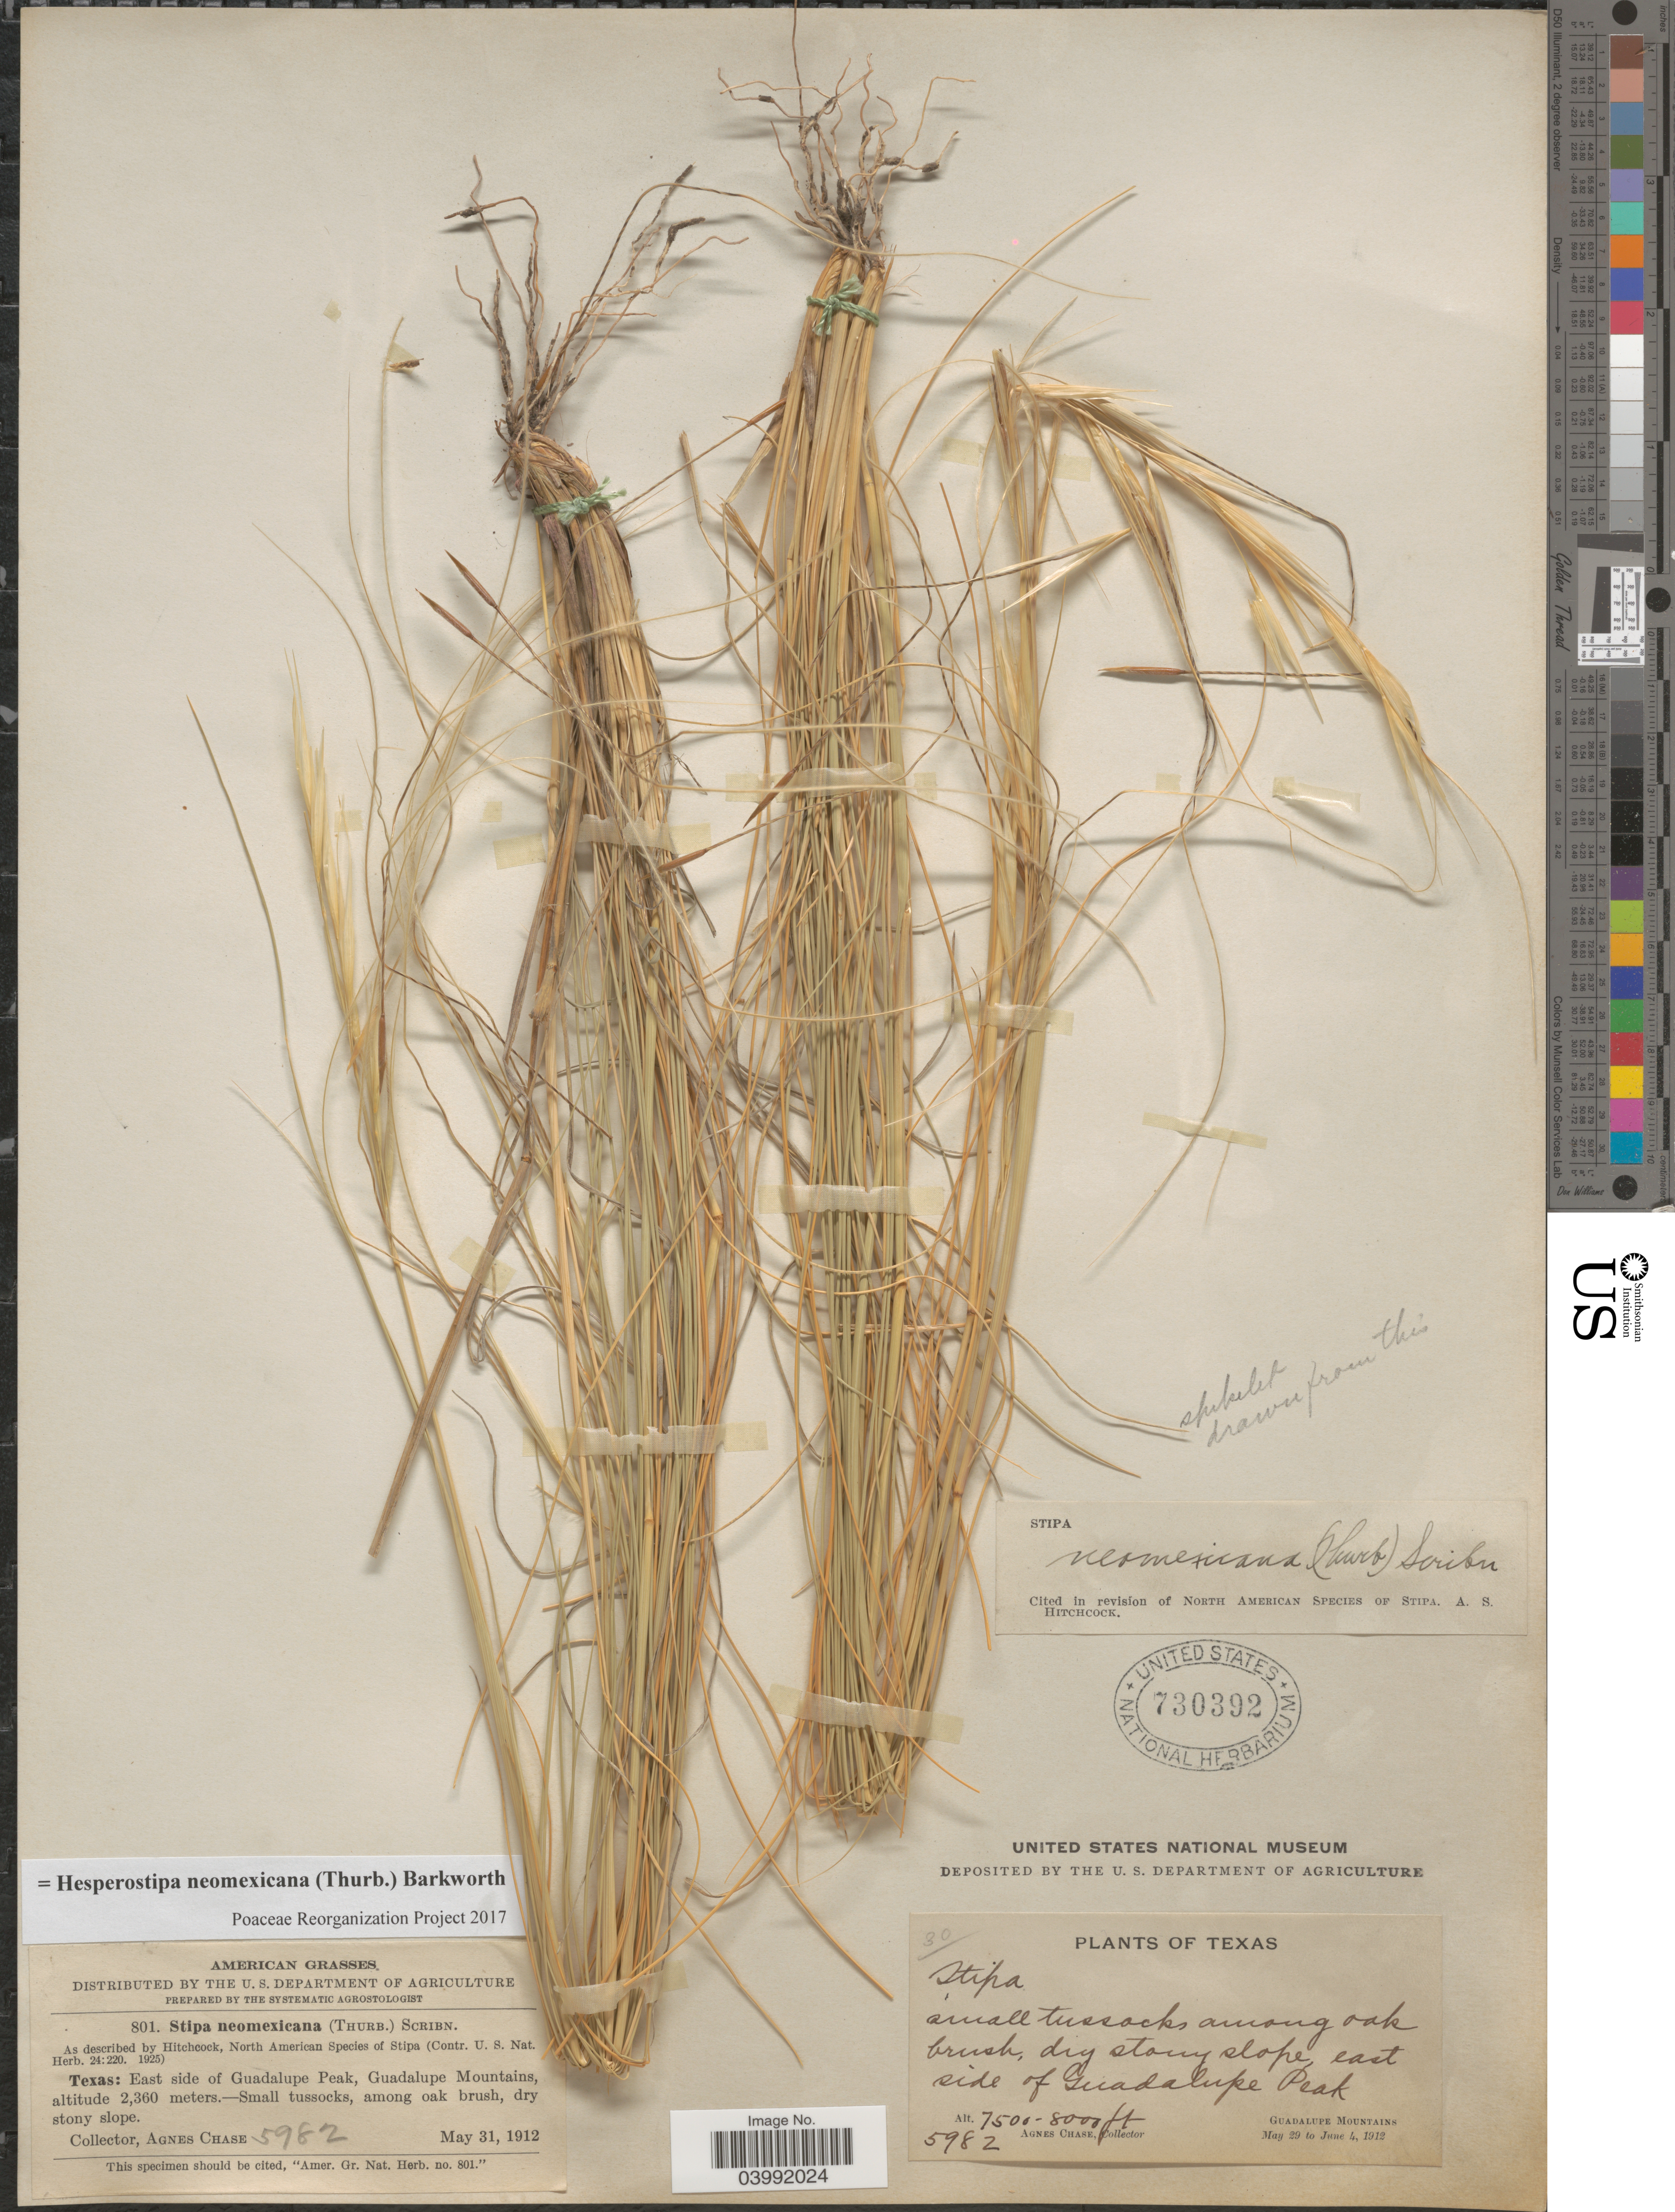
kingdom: Plantae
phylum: Tracheophyta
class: Liliopsida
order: Poales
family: Poaceae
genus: Hesperostipa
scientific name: Hesperostipa neomexicana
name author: (Thurb.) Barkworth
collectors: A. Chase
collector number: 5982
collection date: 1912-05-29/1912-06-04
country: United States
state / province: Texas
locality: East side of Guadalupe Peak, Guadalupe Mountains.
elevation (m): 2360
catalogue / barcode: US 730392